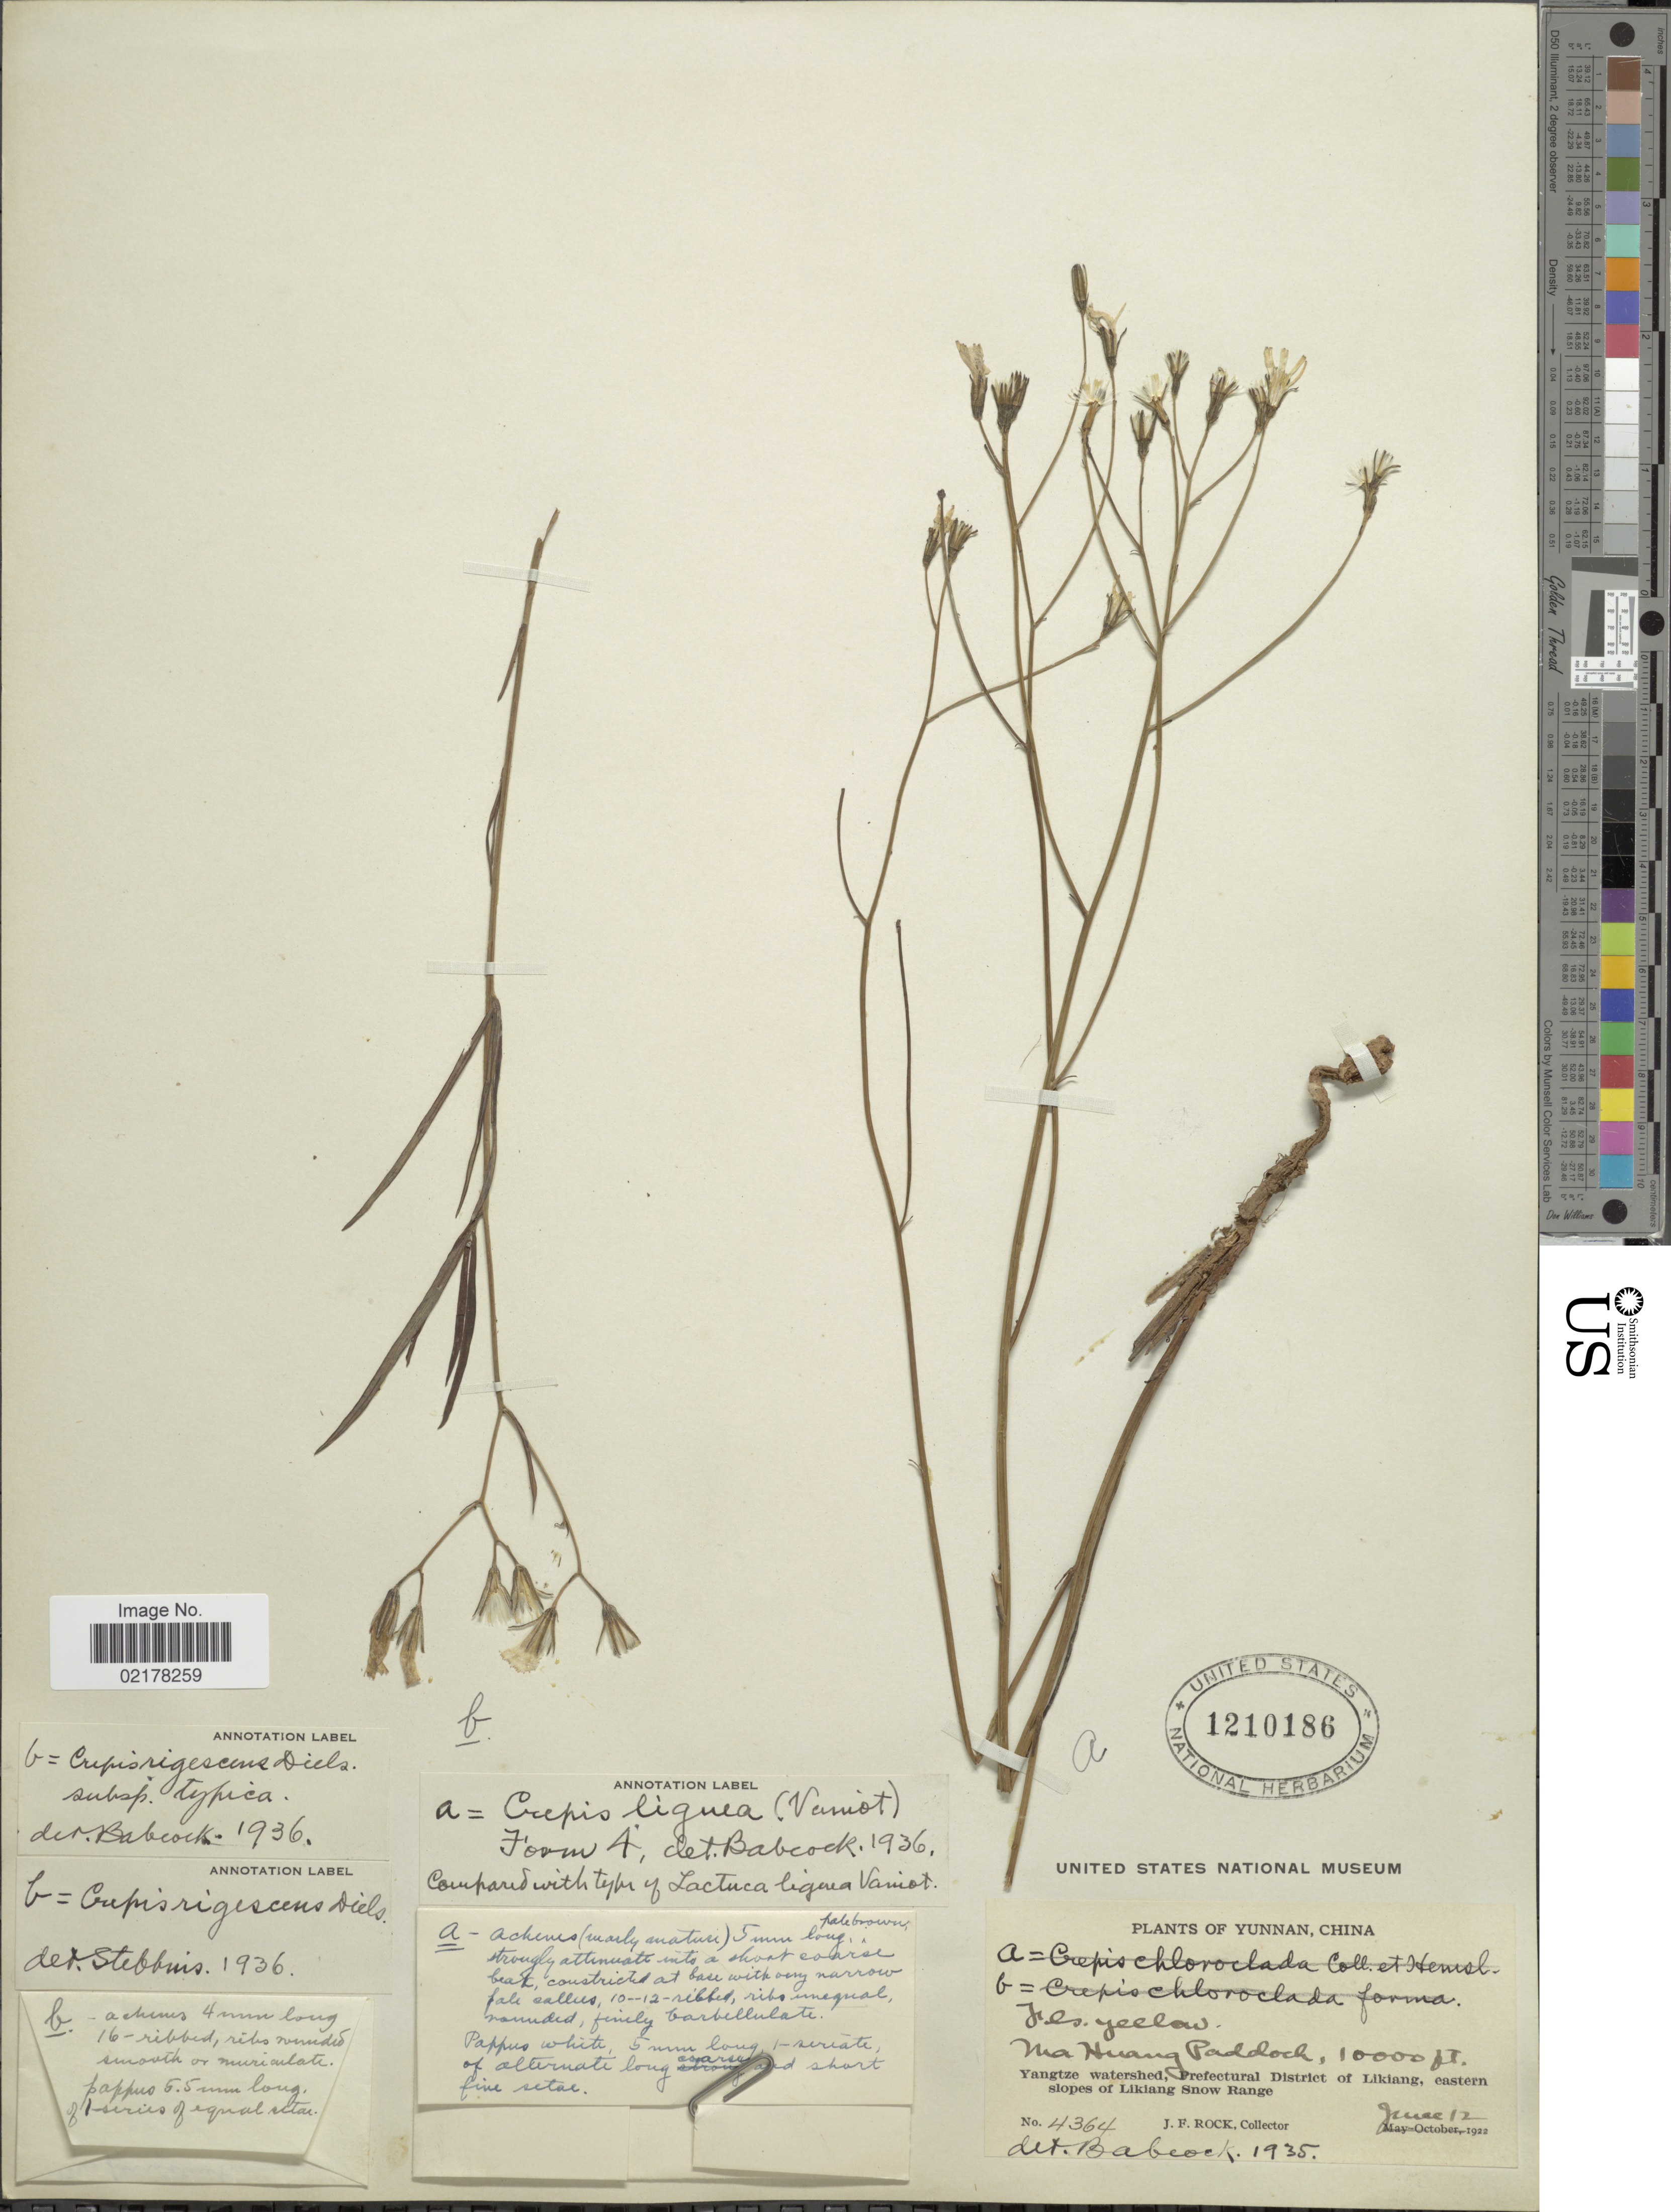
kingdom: Plantae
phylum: Tracheophyta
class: Magnoliopsida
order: Asterales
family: Asteraceae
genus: Crepis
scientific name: Crepis lignea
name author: (Vaniot) Babc.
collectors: J. F. Rock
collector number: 4364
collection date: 1922-06-12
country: China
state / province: Yunnan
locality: Yunnan. Yangtze watershed, Prefectural District of Likian, eastern slopes of Likiang Snow Range. Ma Huang Paddock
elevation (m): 3048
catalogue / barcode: US 1210186